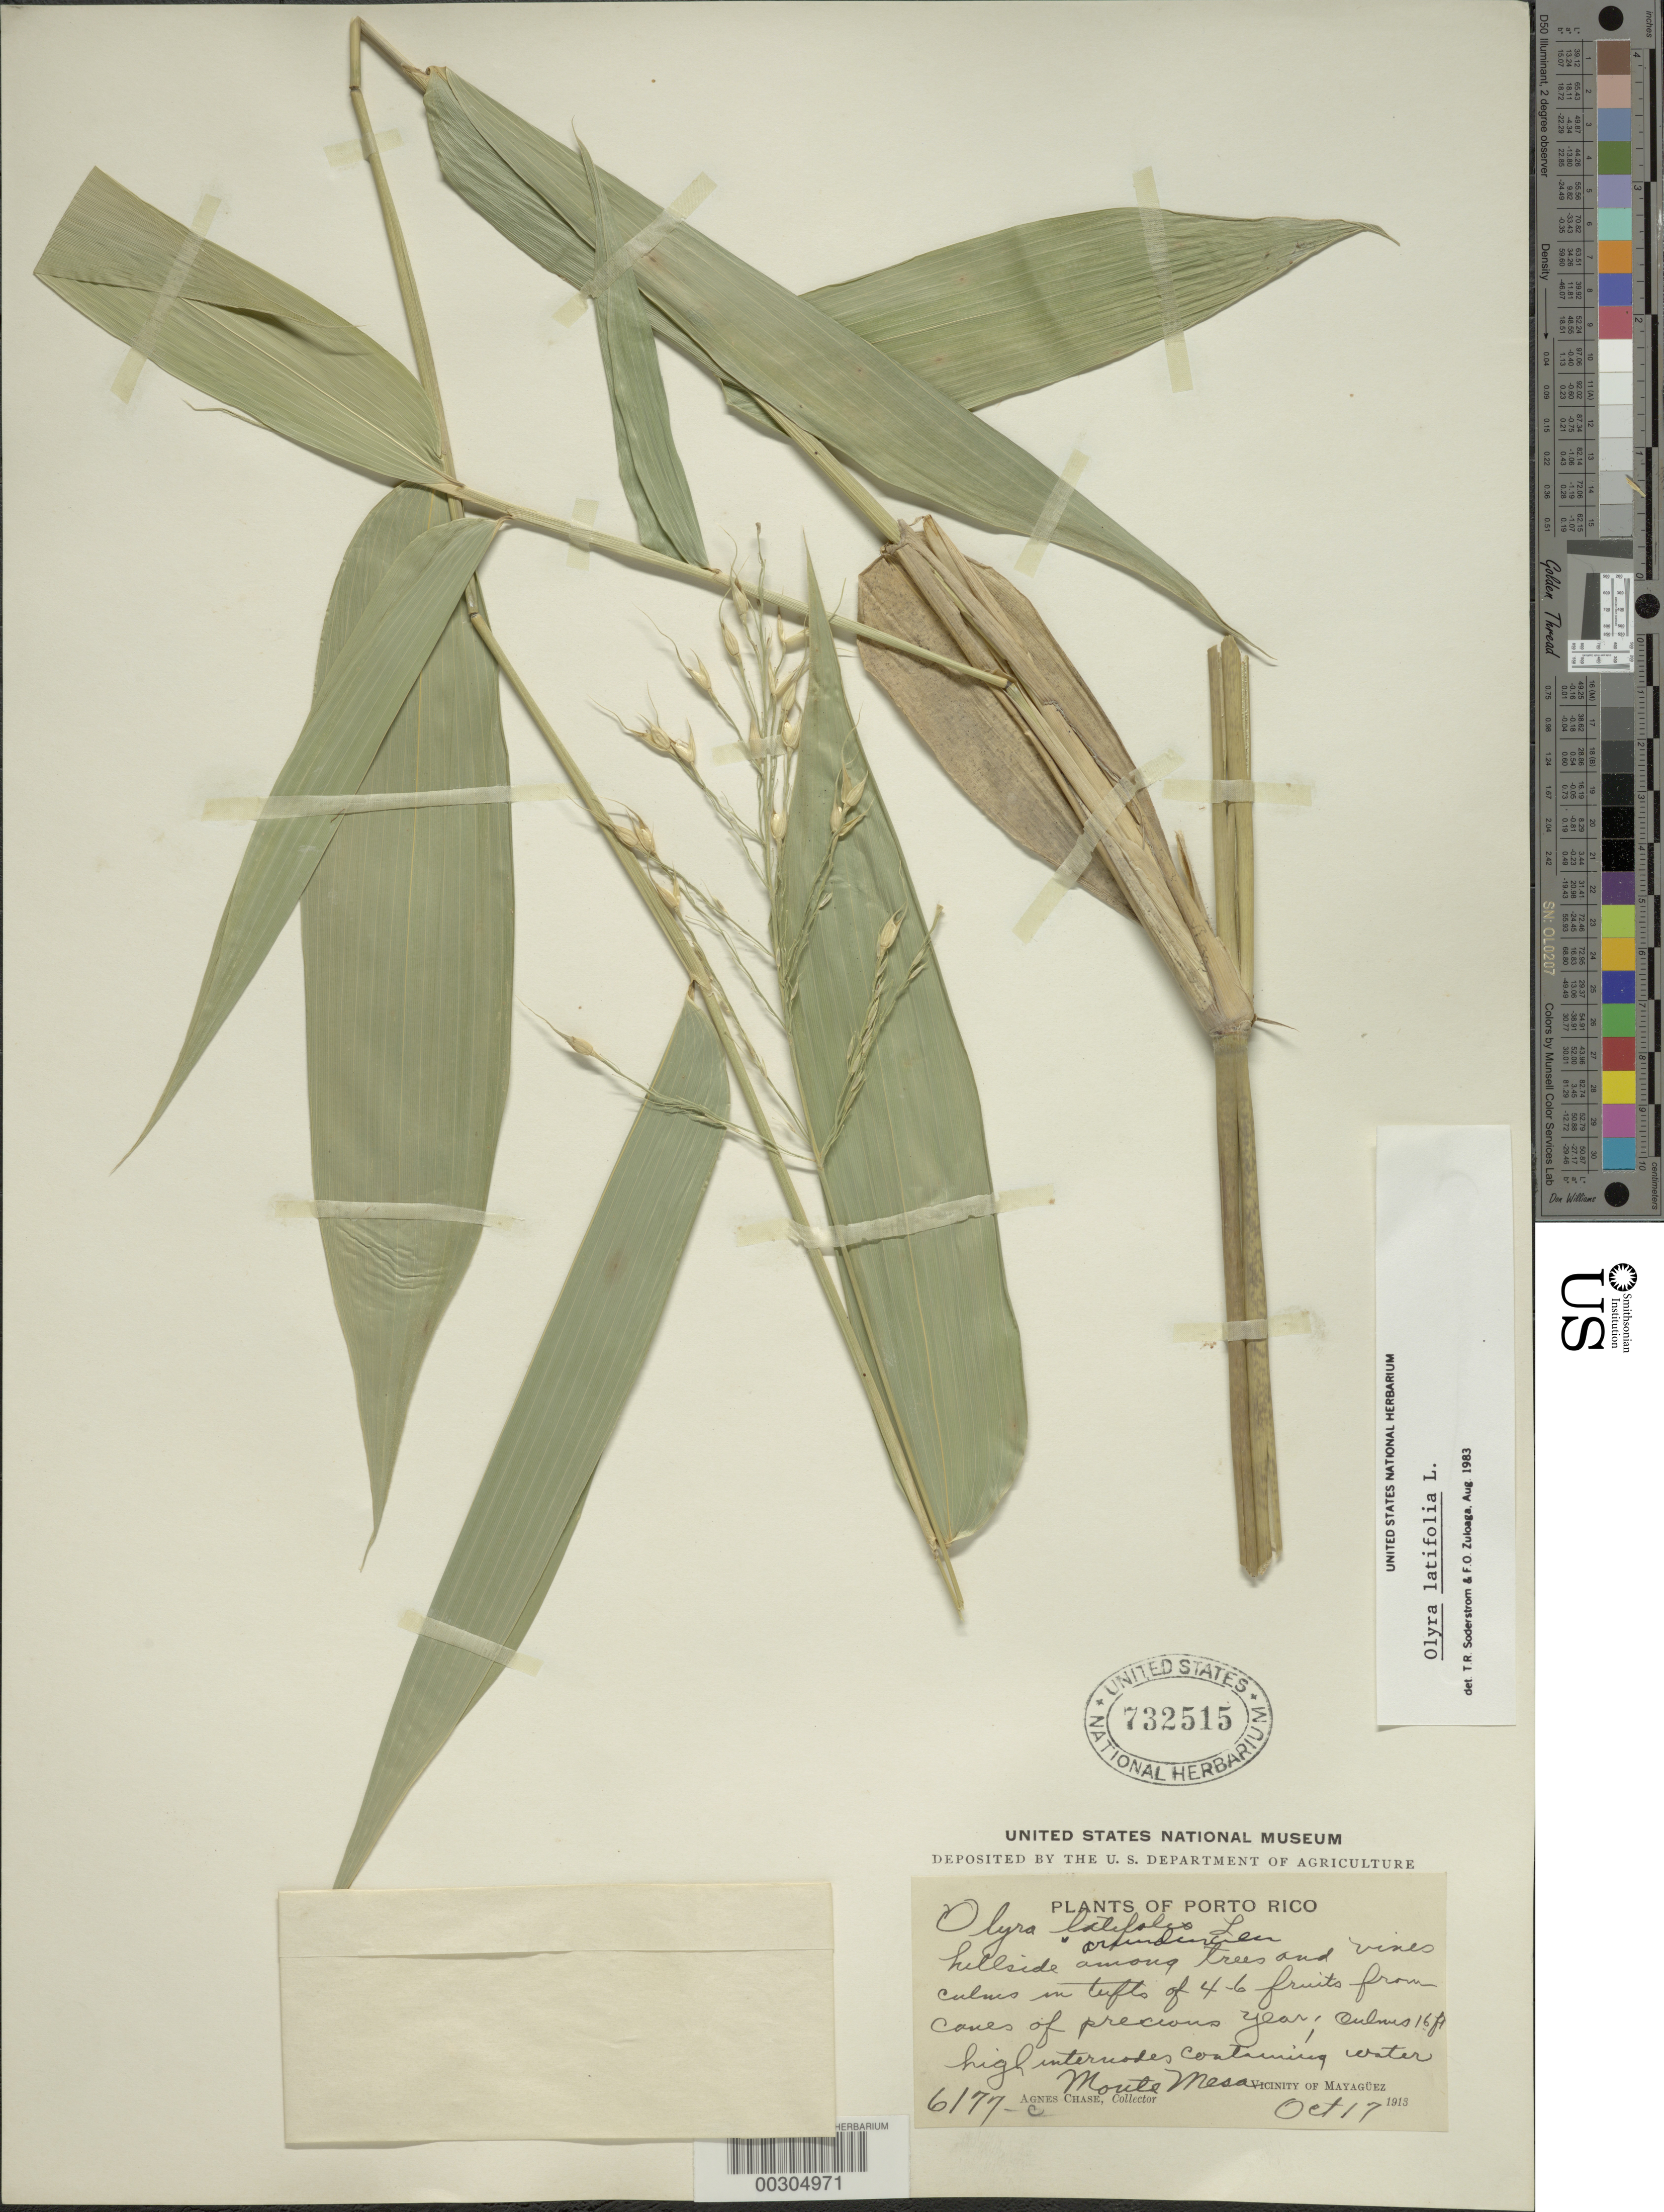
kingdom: Plantae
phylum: Tracheophyta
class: Liliopsida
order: Poales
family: Poaceae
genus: Olyra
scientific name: Olyra latifolia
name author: L.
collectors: A. Chase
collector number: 6177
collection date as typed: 17 Oct 1913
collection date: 1913-10-17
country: Puerto Rico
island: Greater Antilles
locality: Monte mesa, mayaguez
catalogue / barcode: US 732515